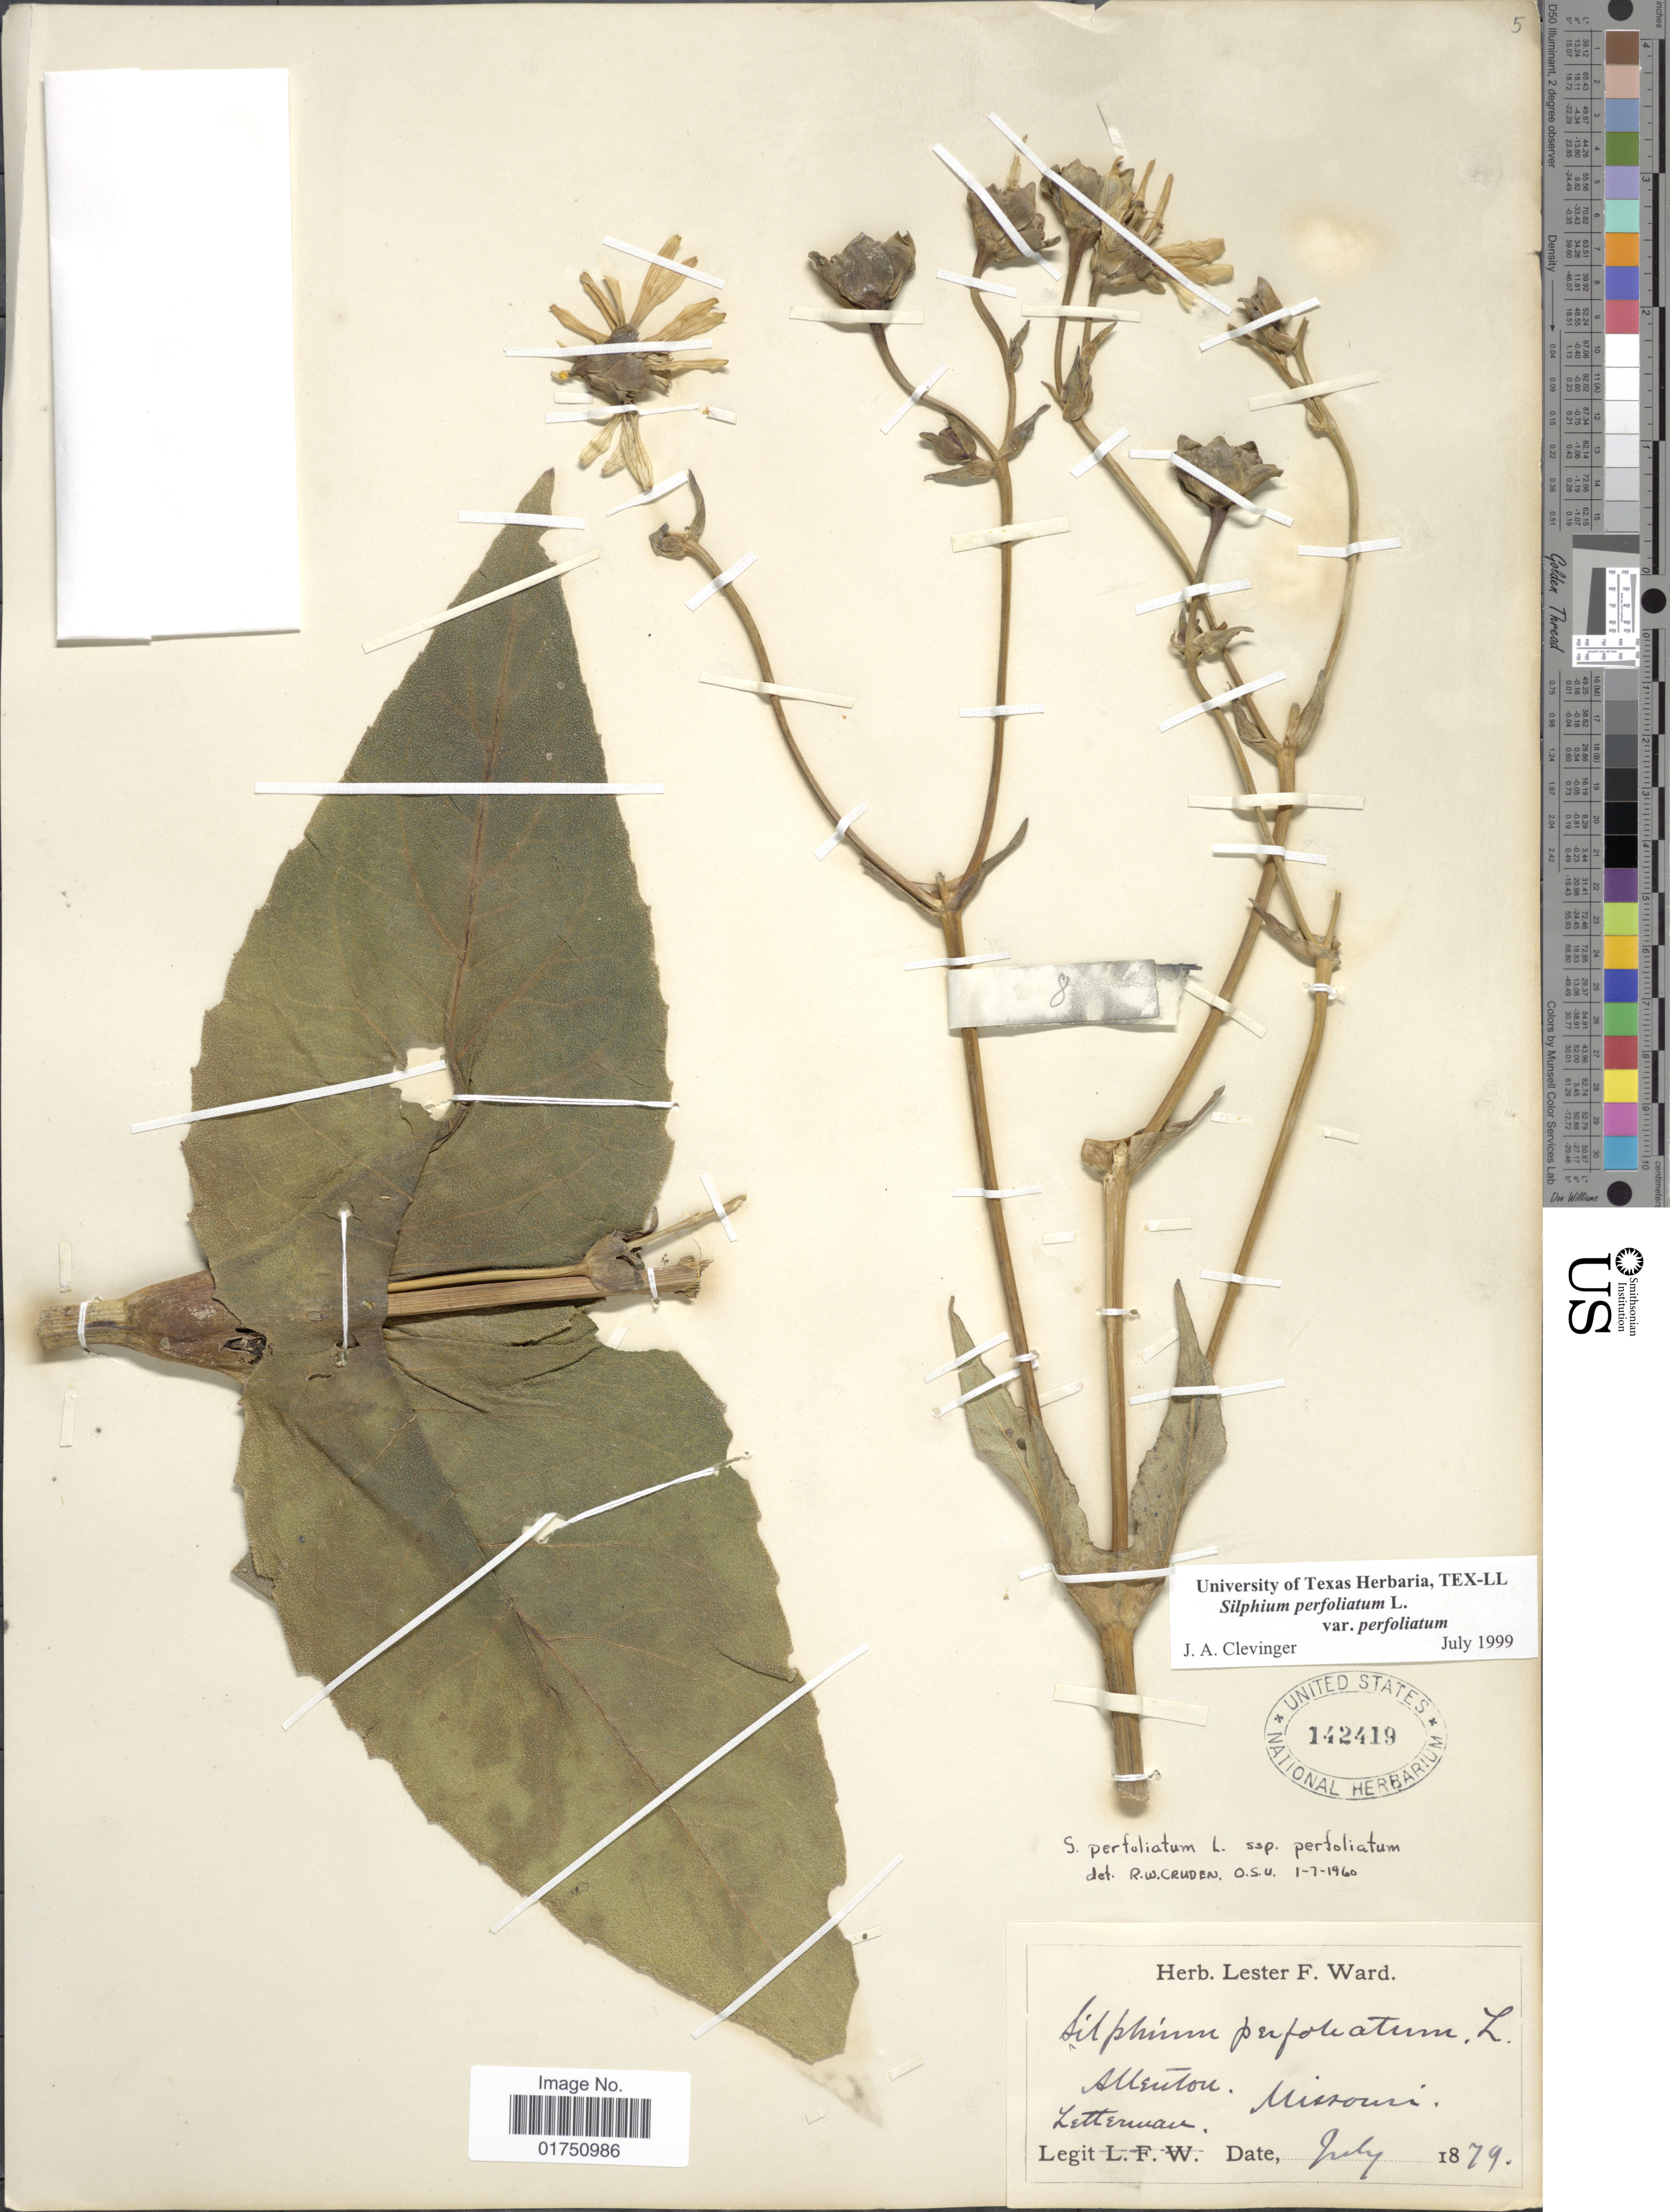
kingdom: Plantae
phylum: Tracheophyta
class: Magnoliopsida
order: Asterales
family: Asteraceae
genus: Silphium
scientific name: Silphium perfoliatum var. perfoliatum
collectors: Letterman, --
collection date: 1879-07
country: United States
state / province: Missouri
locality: Allenton, Missouri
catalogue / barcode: US 142419